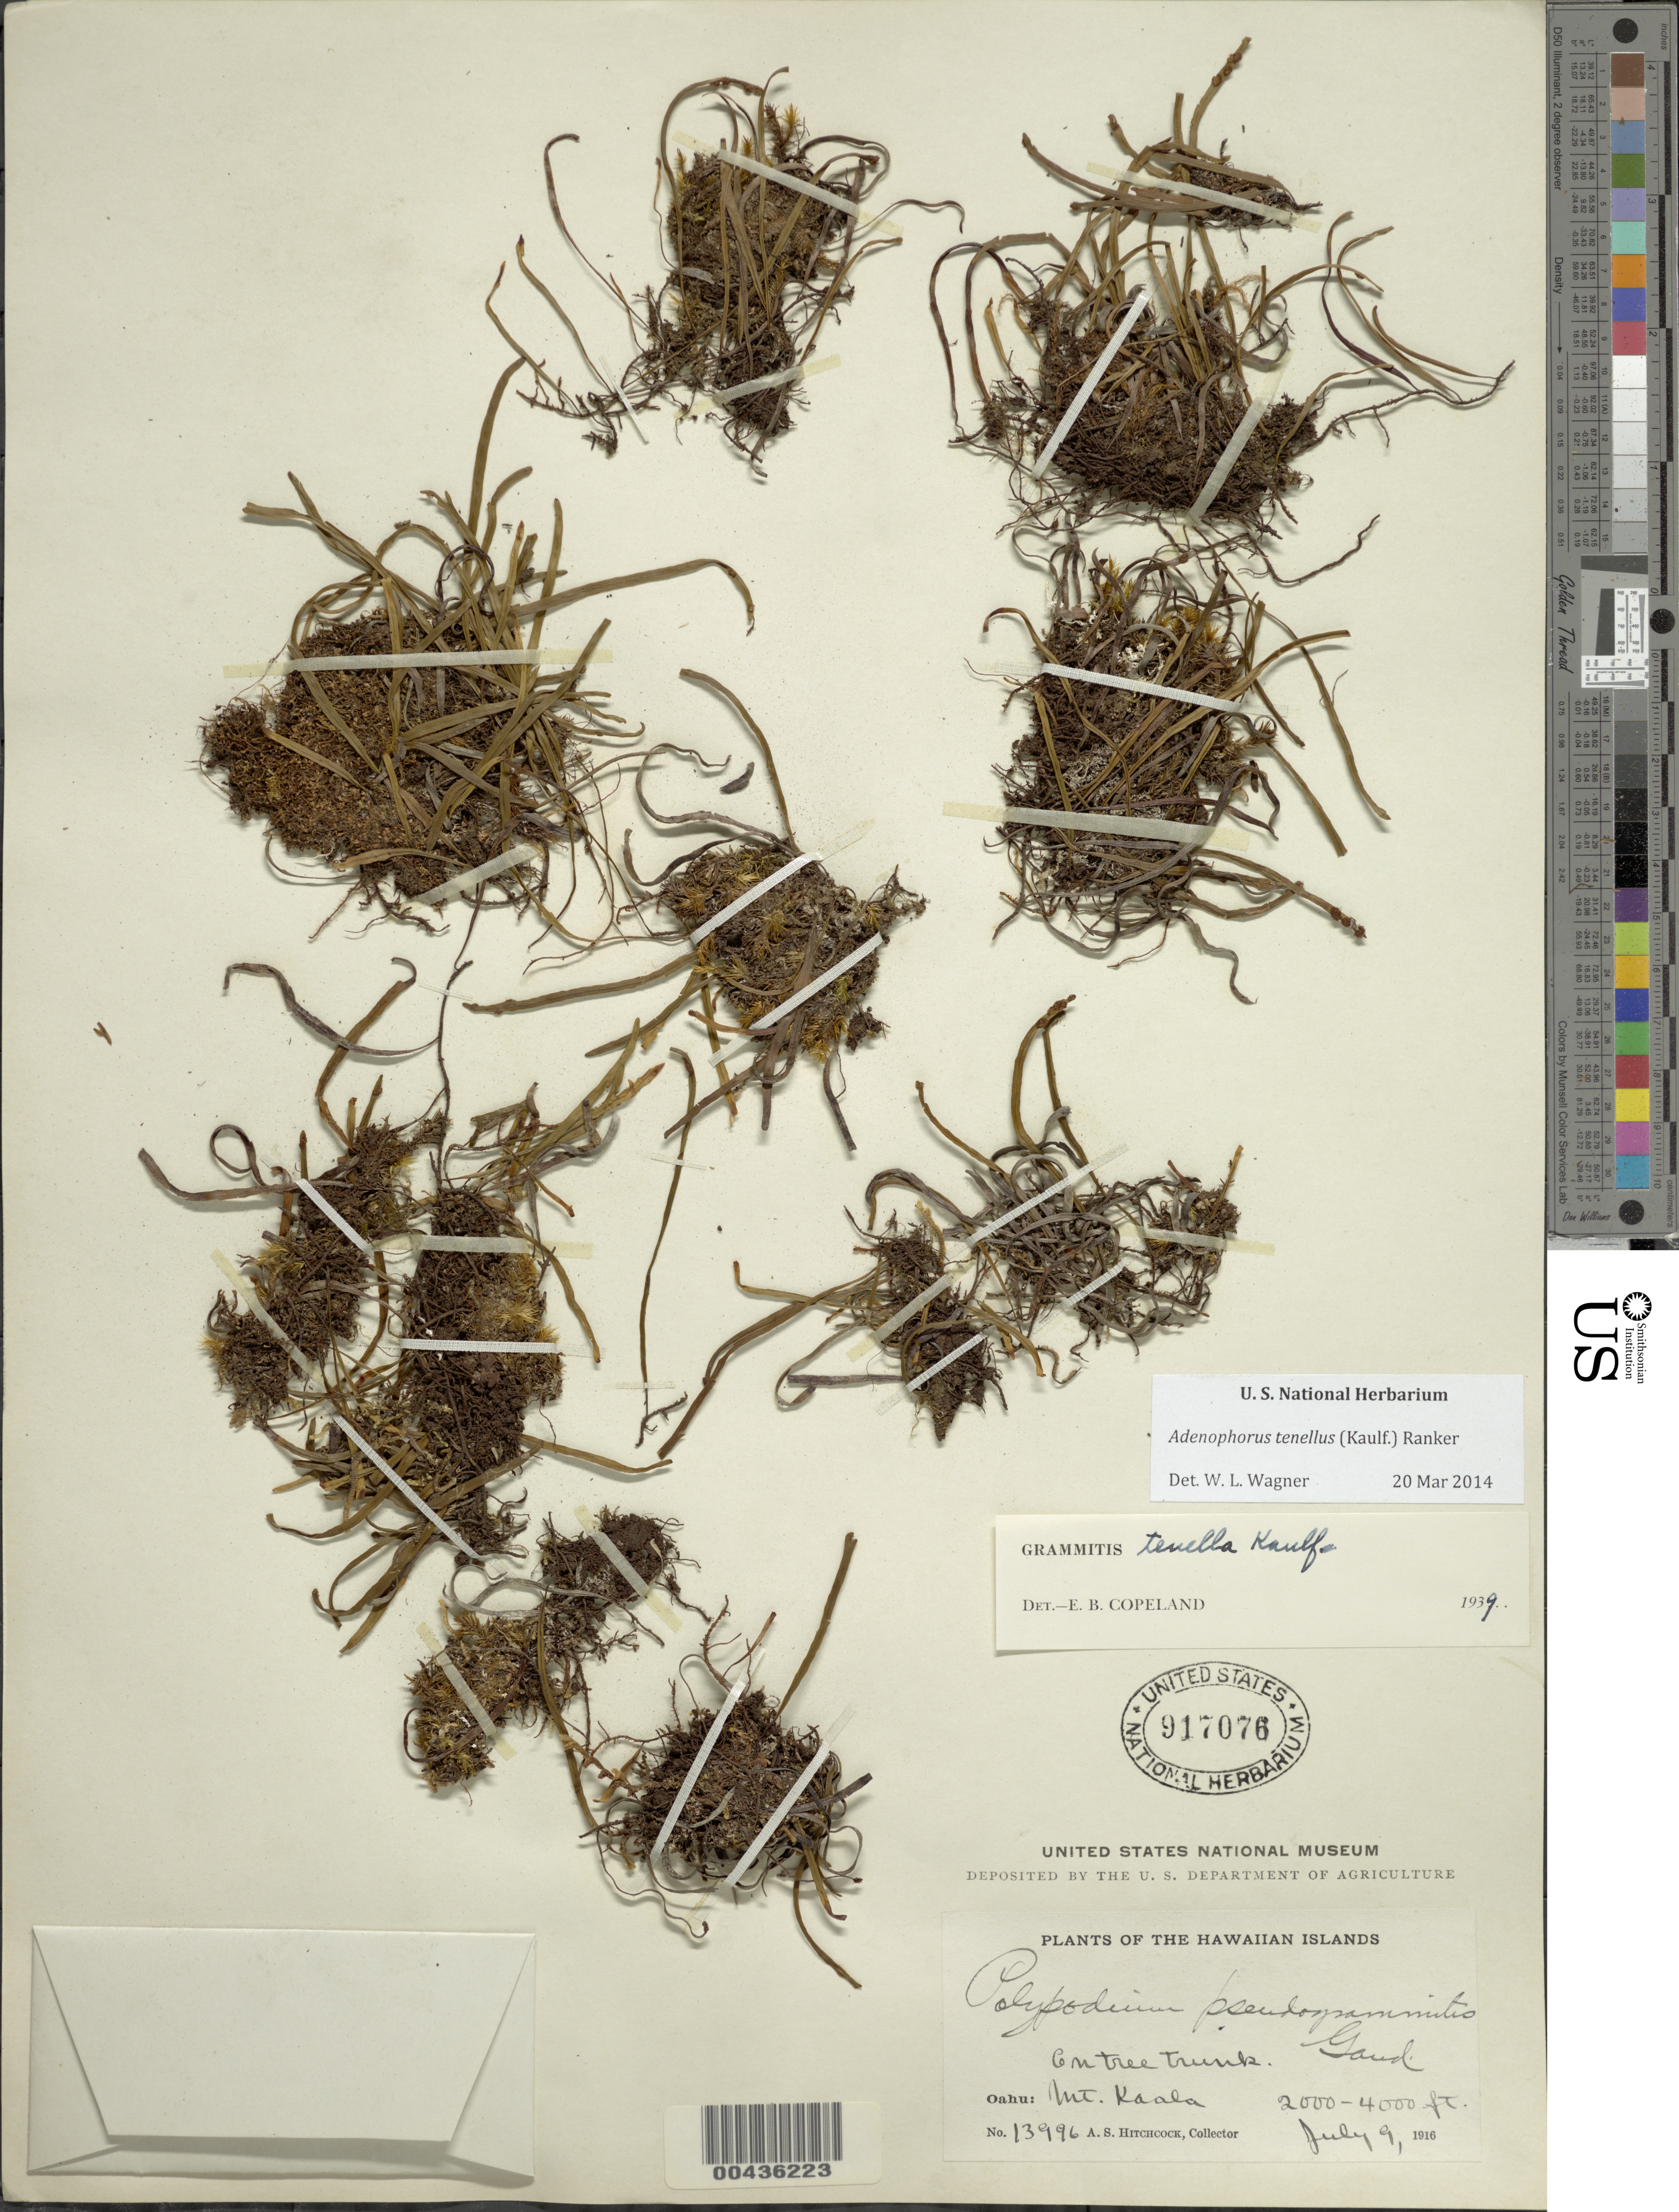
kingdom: Plantae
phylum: Tracheophyta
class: Polypodiopsida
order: Polypodiales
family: Polypodiaceae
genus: Adenophorus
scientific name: Adenophorus tenellus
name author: (Kaulf.) Ranker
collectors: A. S. Hitchcock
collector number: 13996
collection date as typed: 9 Jul 1916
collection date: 1916-07-09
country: United States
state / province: Hawaii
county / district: Honolulu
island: Oahu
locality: Mt. Kaala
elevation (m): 610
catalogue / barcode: US 917076